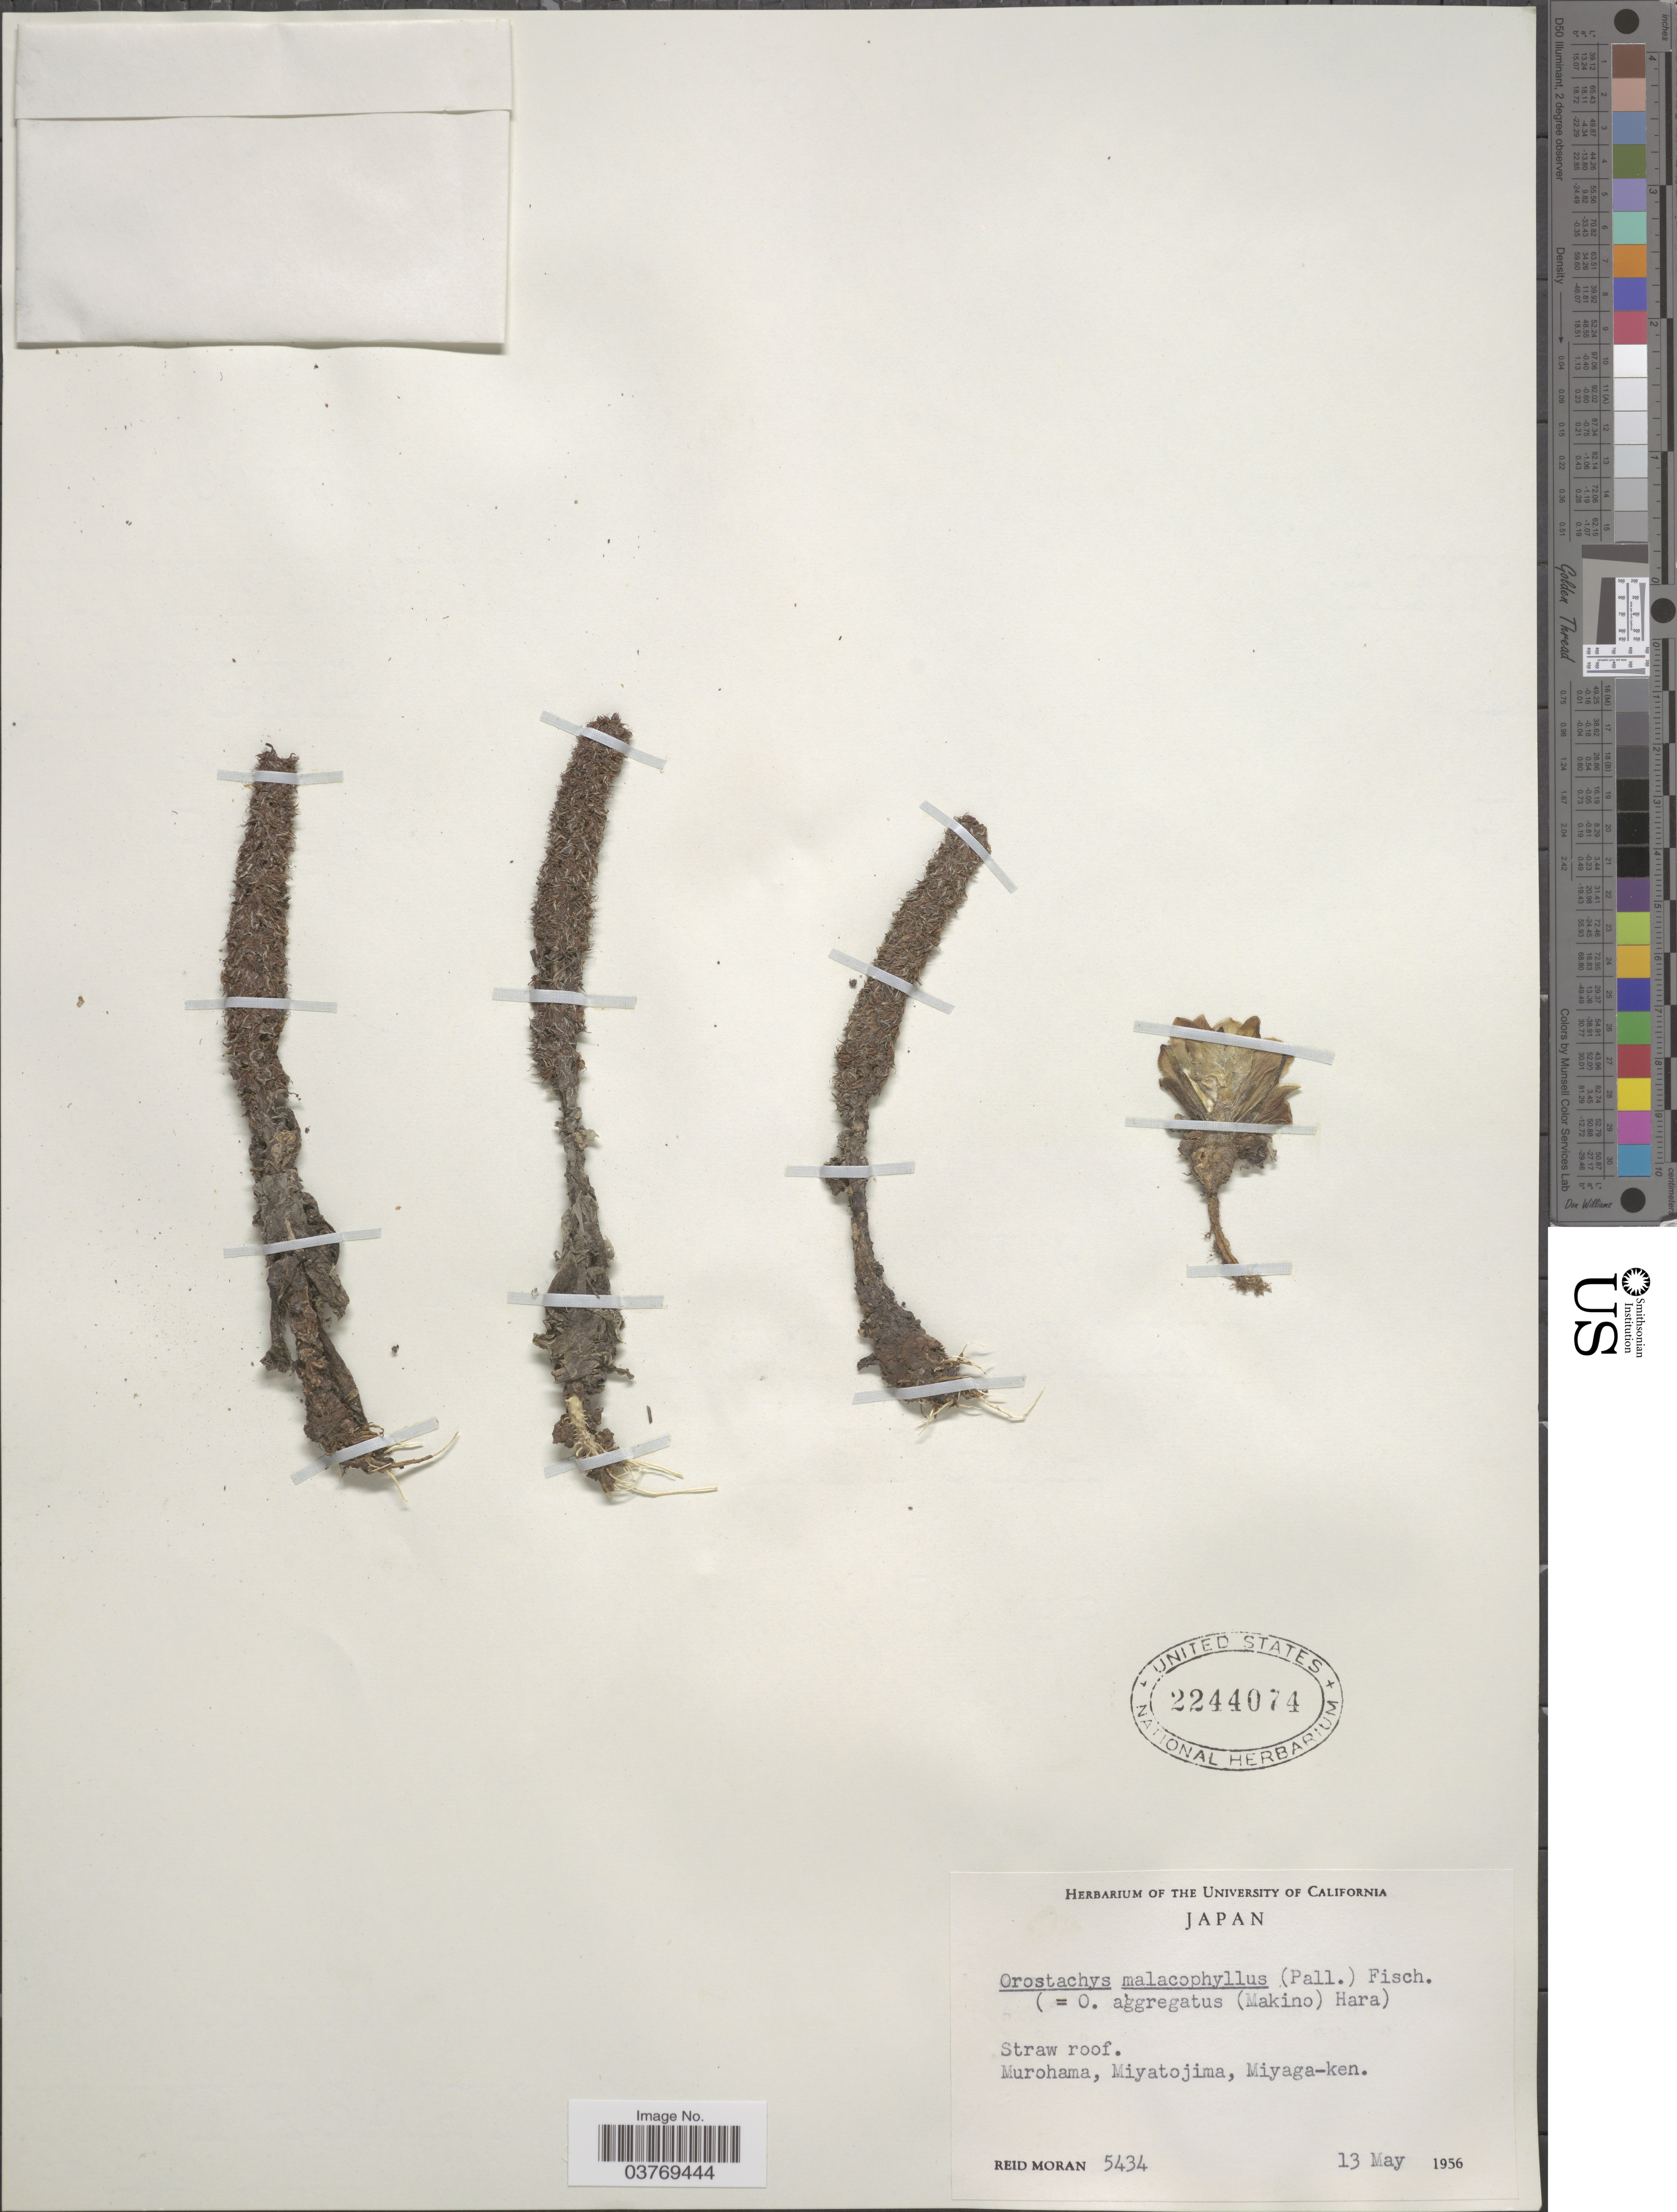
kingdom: Plantae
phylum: Tracheophyta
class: Magnoliopsida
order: Saxifragales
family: Crassulaceae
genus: Orostachys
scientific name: Orostachys malacophylla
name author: (Pall.) Fisch.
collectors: R. V. Moran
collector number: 5434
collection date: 1956-05-13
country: Japan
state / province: Miyagi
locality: Straw roof. Murohama, Miyatojima, Miyaga-ken.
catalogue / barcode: US 2244074